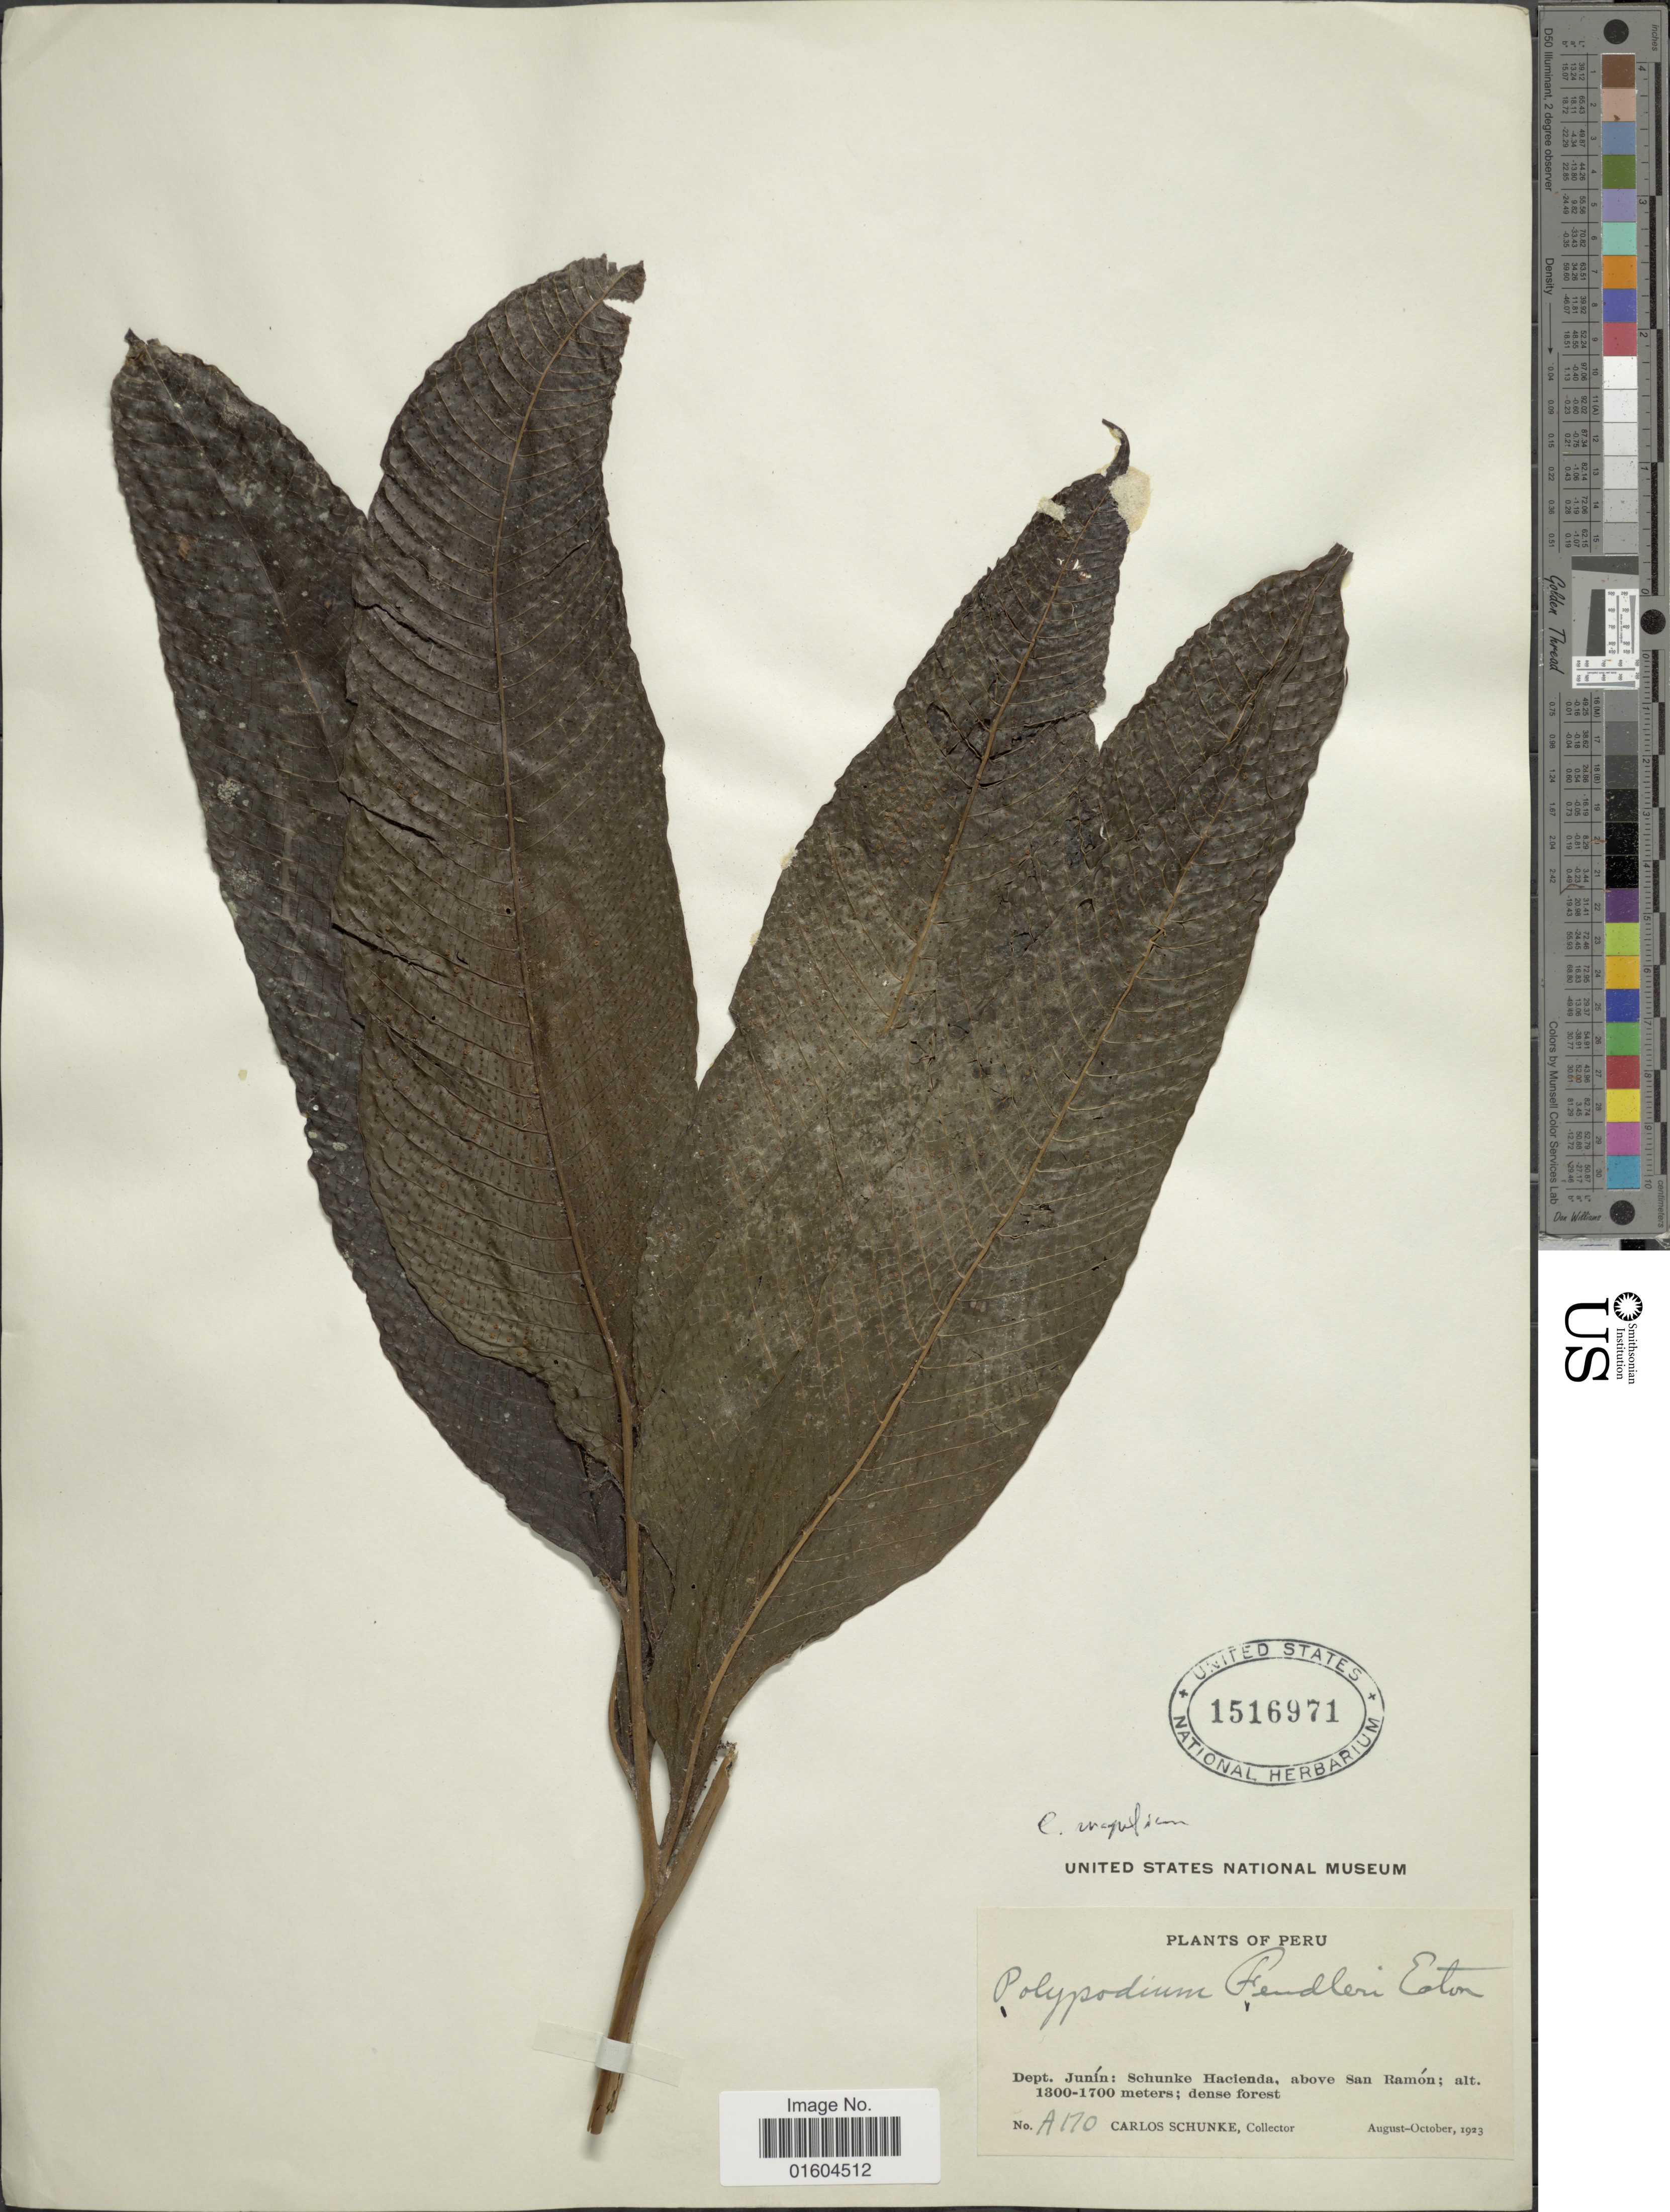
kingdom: Plantae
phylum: Tracheophyta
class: Polypodiopsida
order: Polypodiales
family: Polypodiaceae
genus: Campyloneurum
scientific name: Campyloneurum magnificum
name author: T. Moore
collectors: C. Schunke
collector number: A170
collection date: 1923-08/1923-10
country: Peru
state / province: Junín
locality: Peru, Dept. Junin: Schunke Hacienda, above San Ramon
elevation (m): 1300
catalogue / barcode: US 1516971